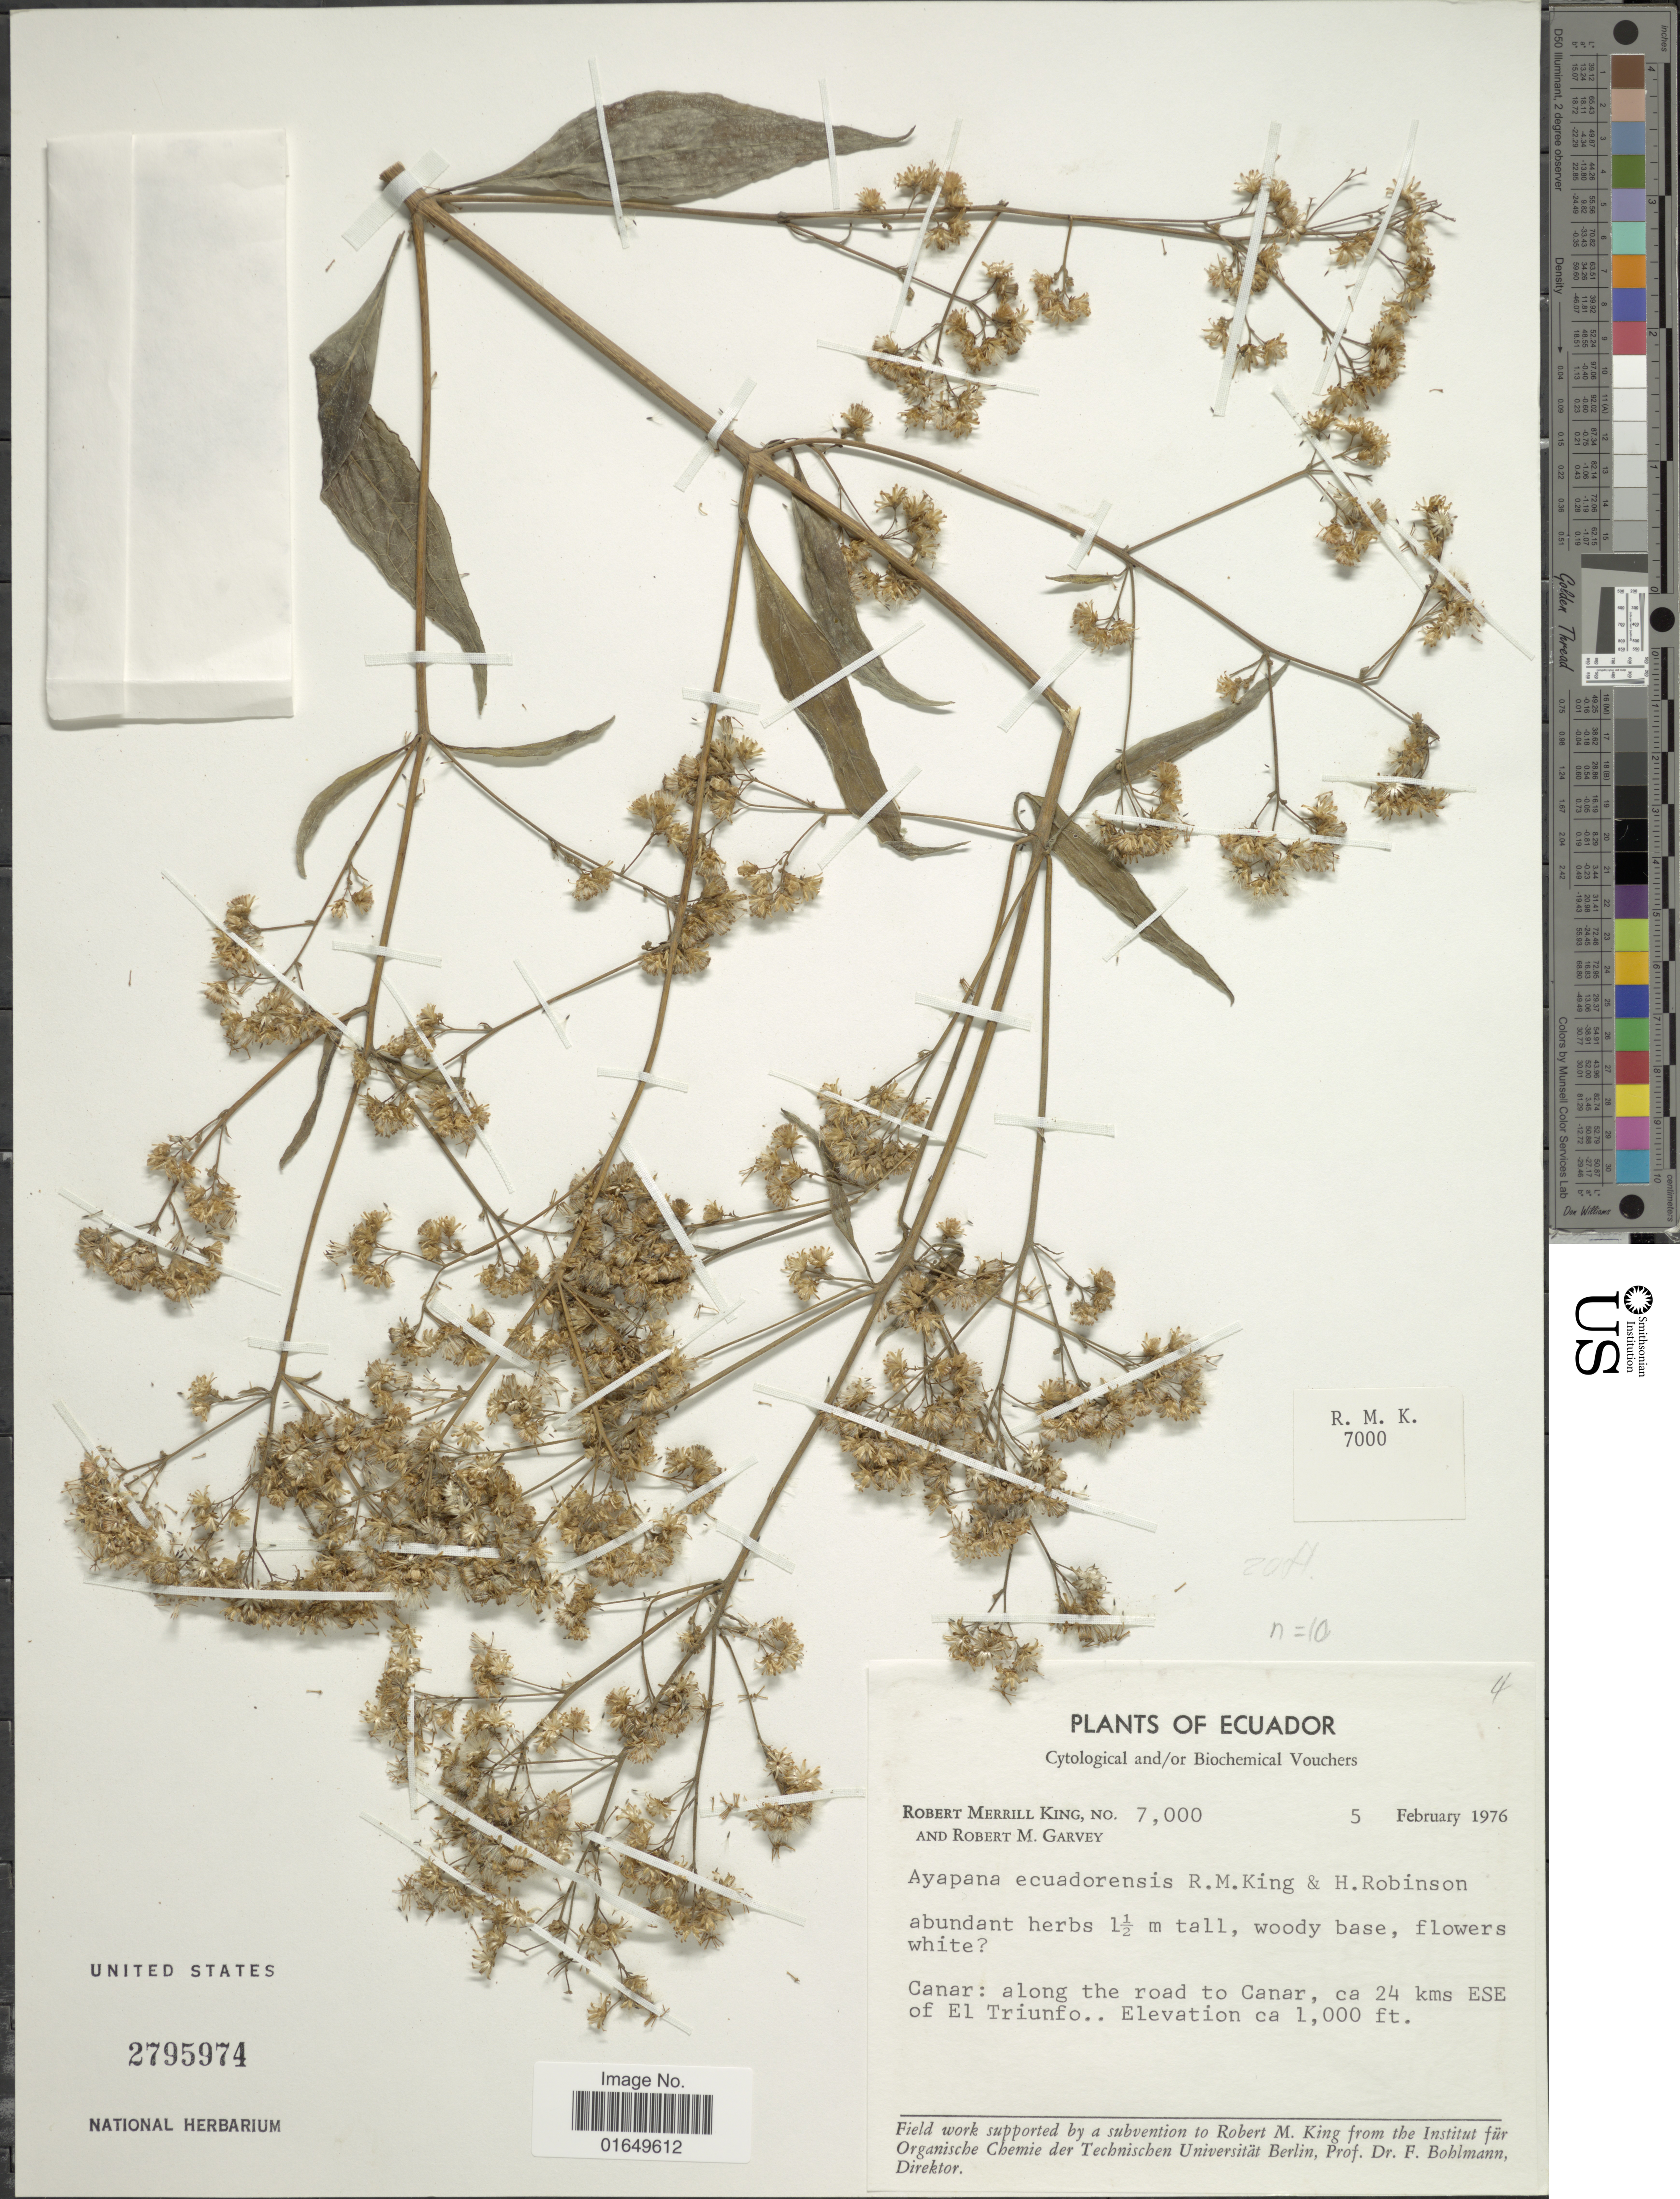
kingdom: Plantae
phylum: Tracheophyta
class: Magnoliopsida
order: Asterales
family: Asteraceae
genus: Ayapana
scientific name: Ayapana ecuadorensis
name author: R.M. King & H. Rob.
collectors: R. M. King & R. Garvey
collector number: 7000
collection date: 1976-02-05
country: Ecuador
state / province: Cañar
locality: Along the road to Canar, ca 24 kms ESE of El Triunfo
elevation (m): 305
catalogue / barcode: US 2795974